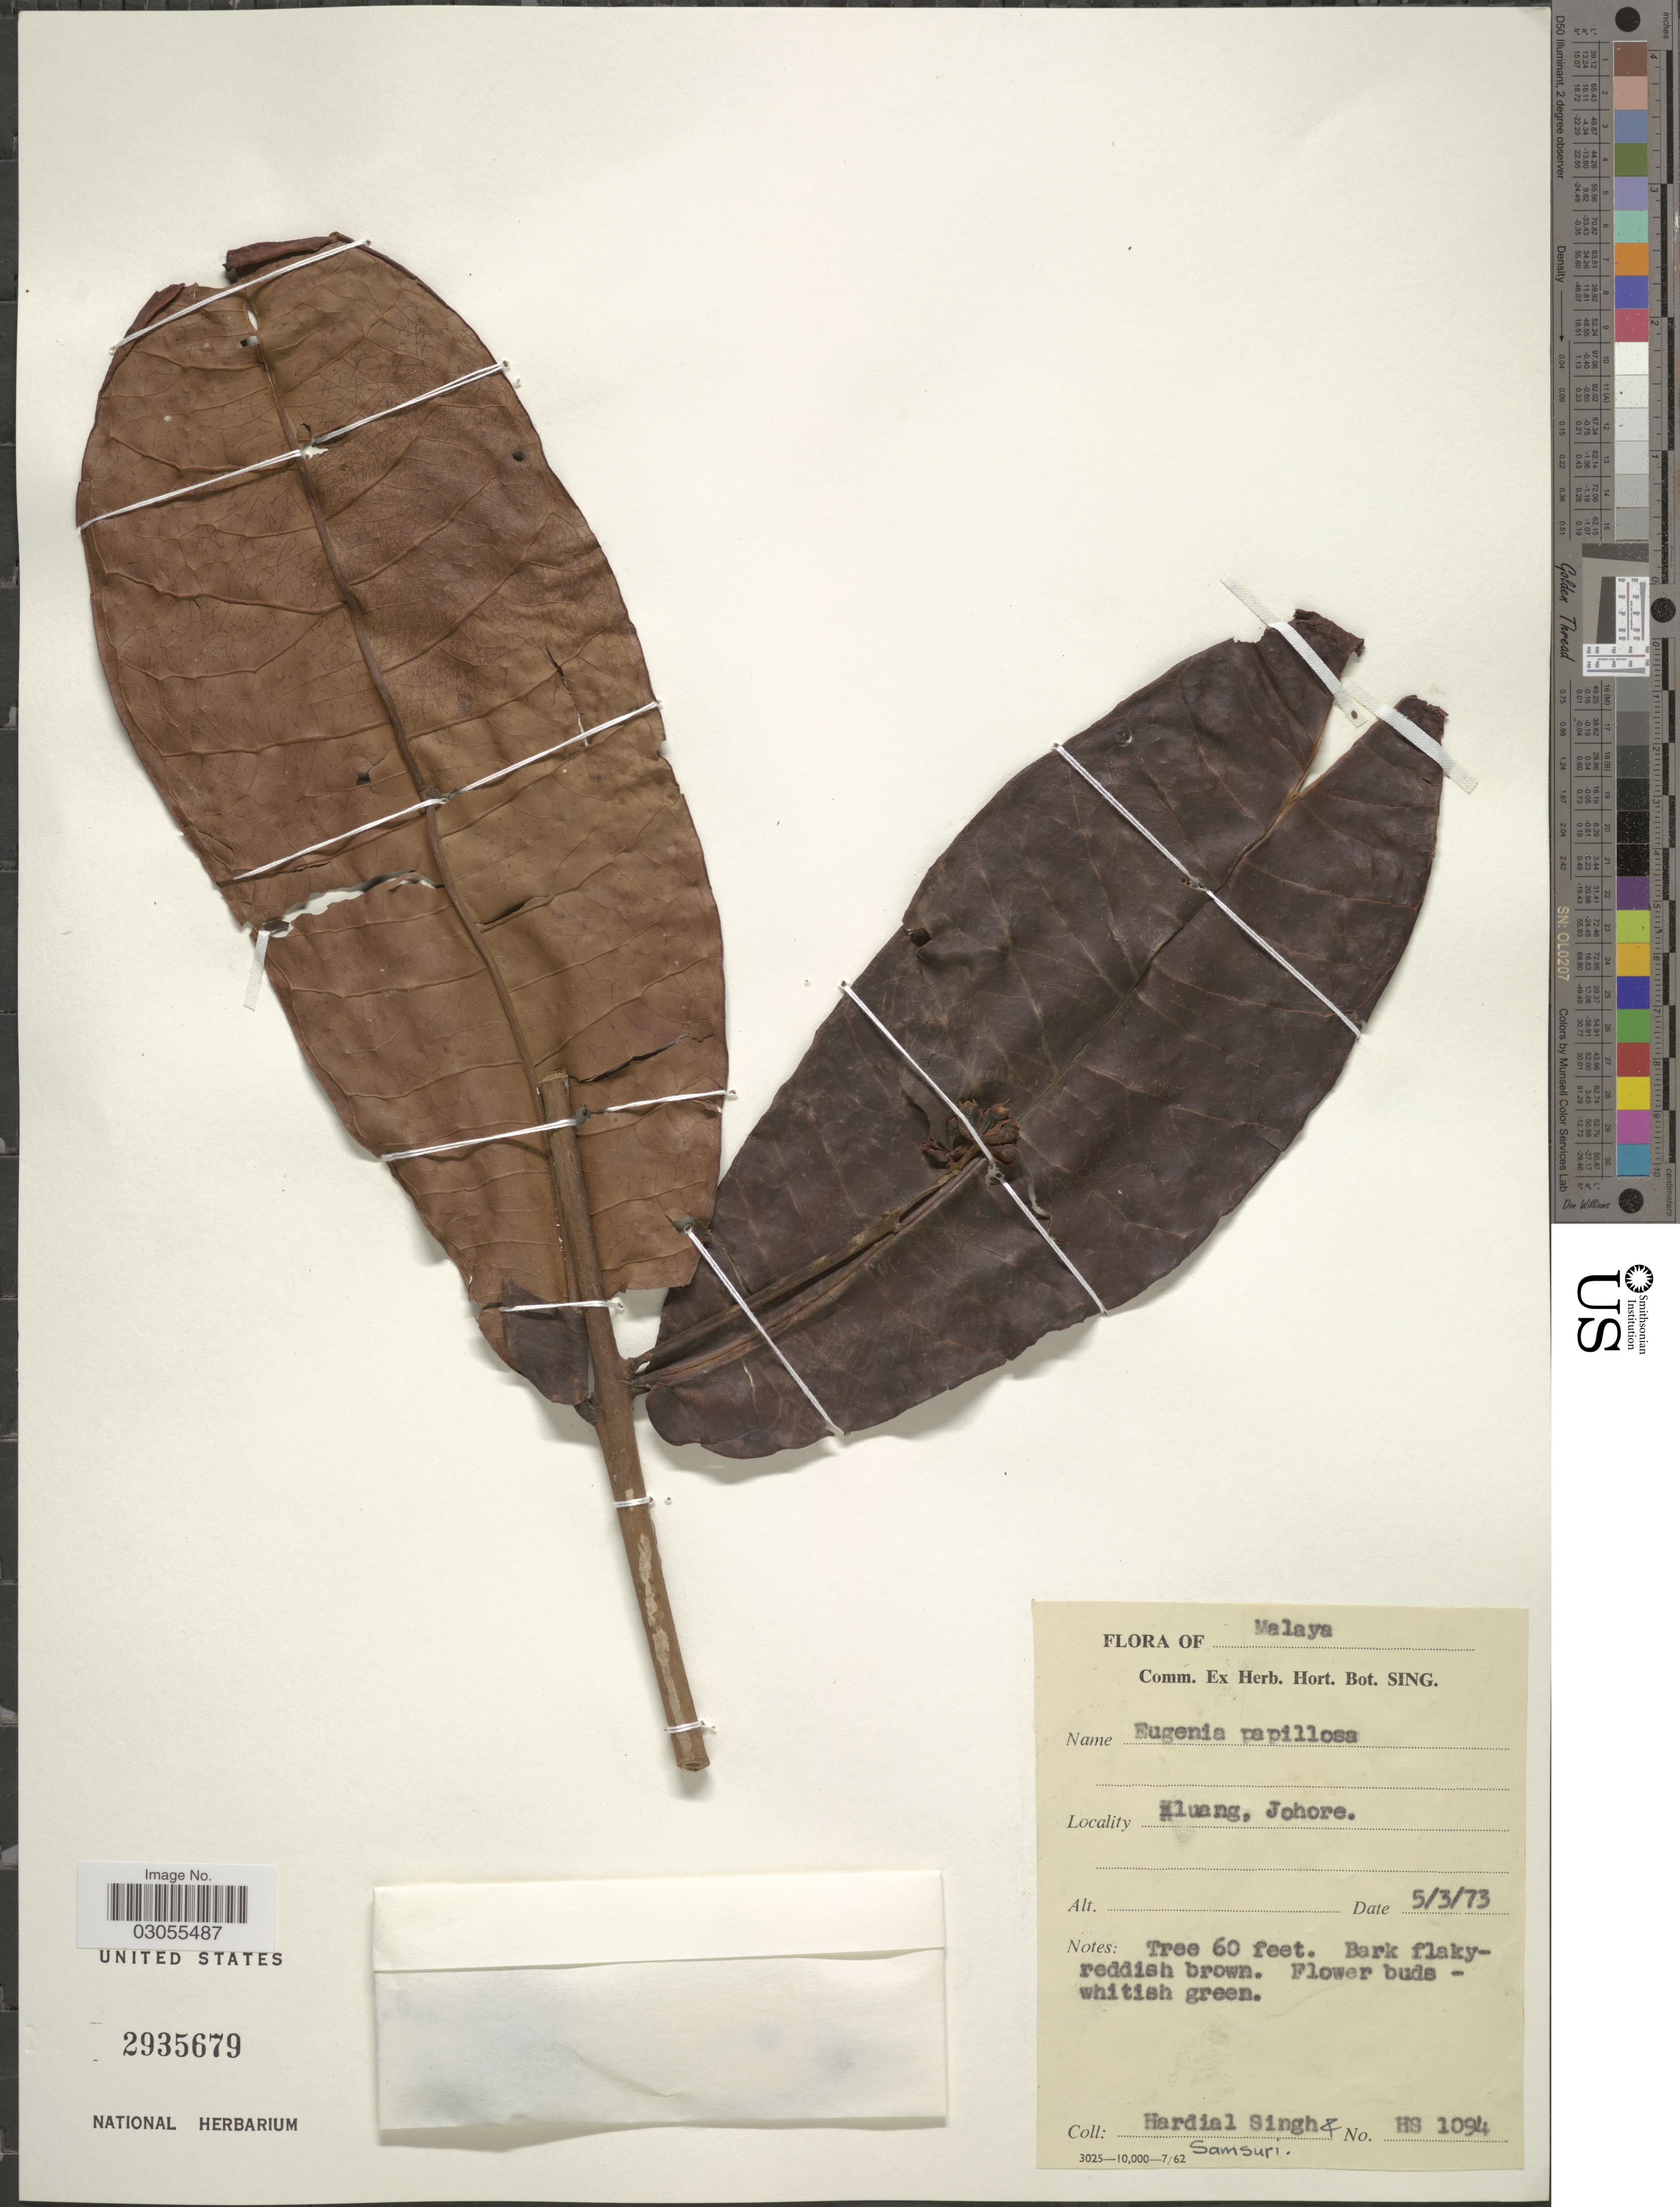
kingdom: Plantae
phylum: Tracheophyta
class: Magnoliopsida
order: Myrtales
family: Myrtaceae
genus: Syzygium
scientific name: Syzygium papillosum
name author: (Duthie) Merr. & L.M. Perry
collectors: H. Singh & -. Samsuri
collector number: HS 1094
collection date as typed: Transcribed d/m/y: 5/3/73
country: Malaysia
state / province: Johor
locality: Malaya. Kluang, Johore.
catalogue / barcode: US 2935679